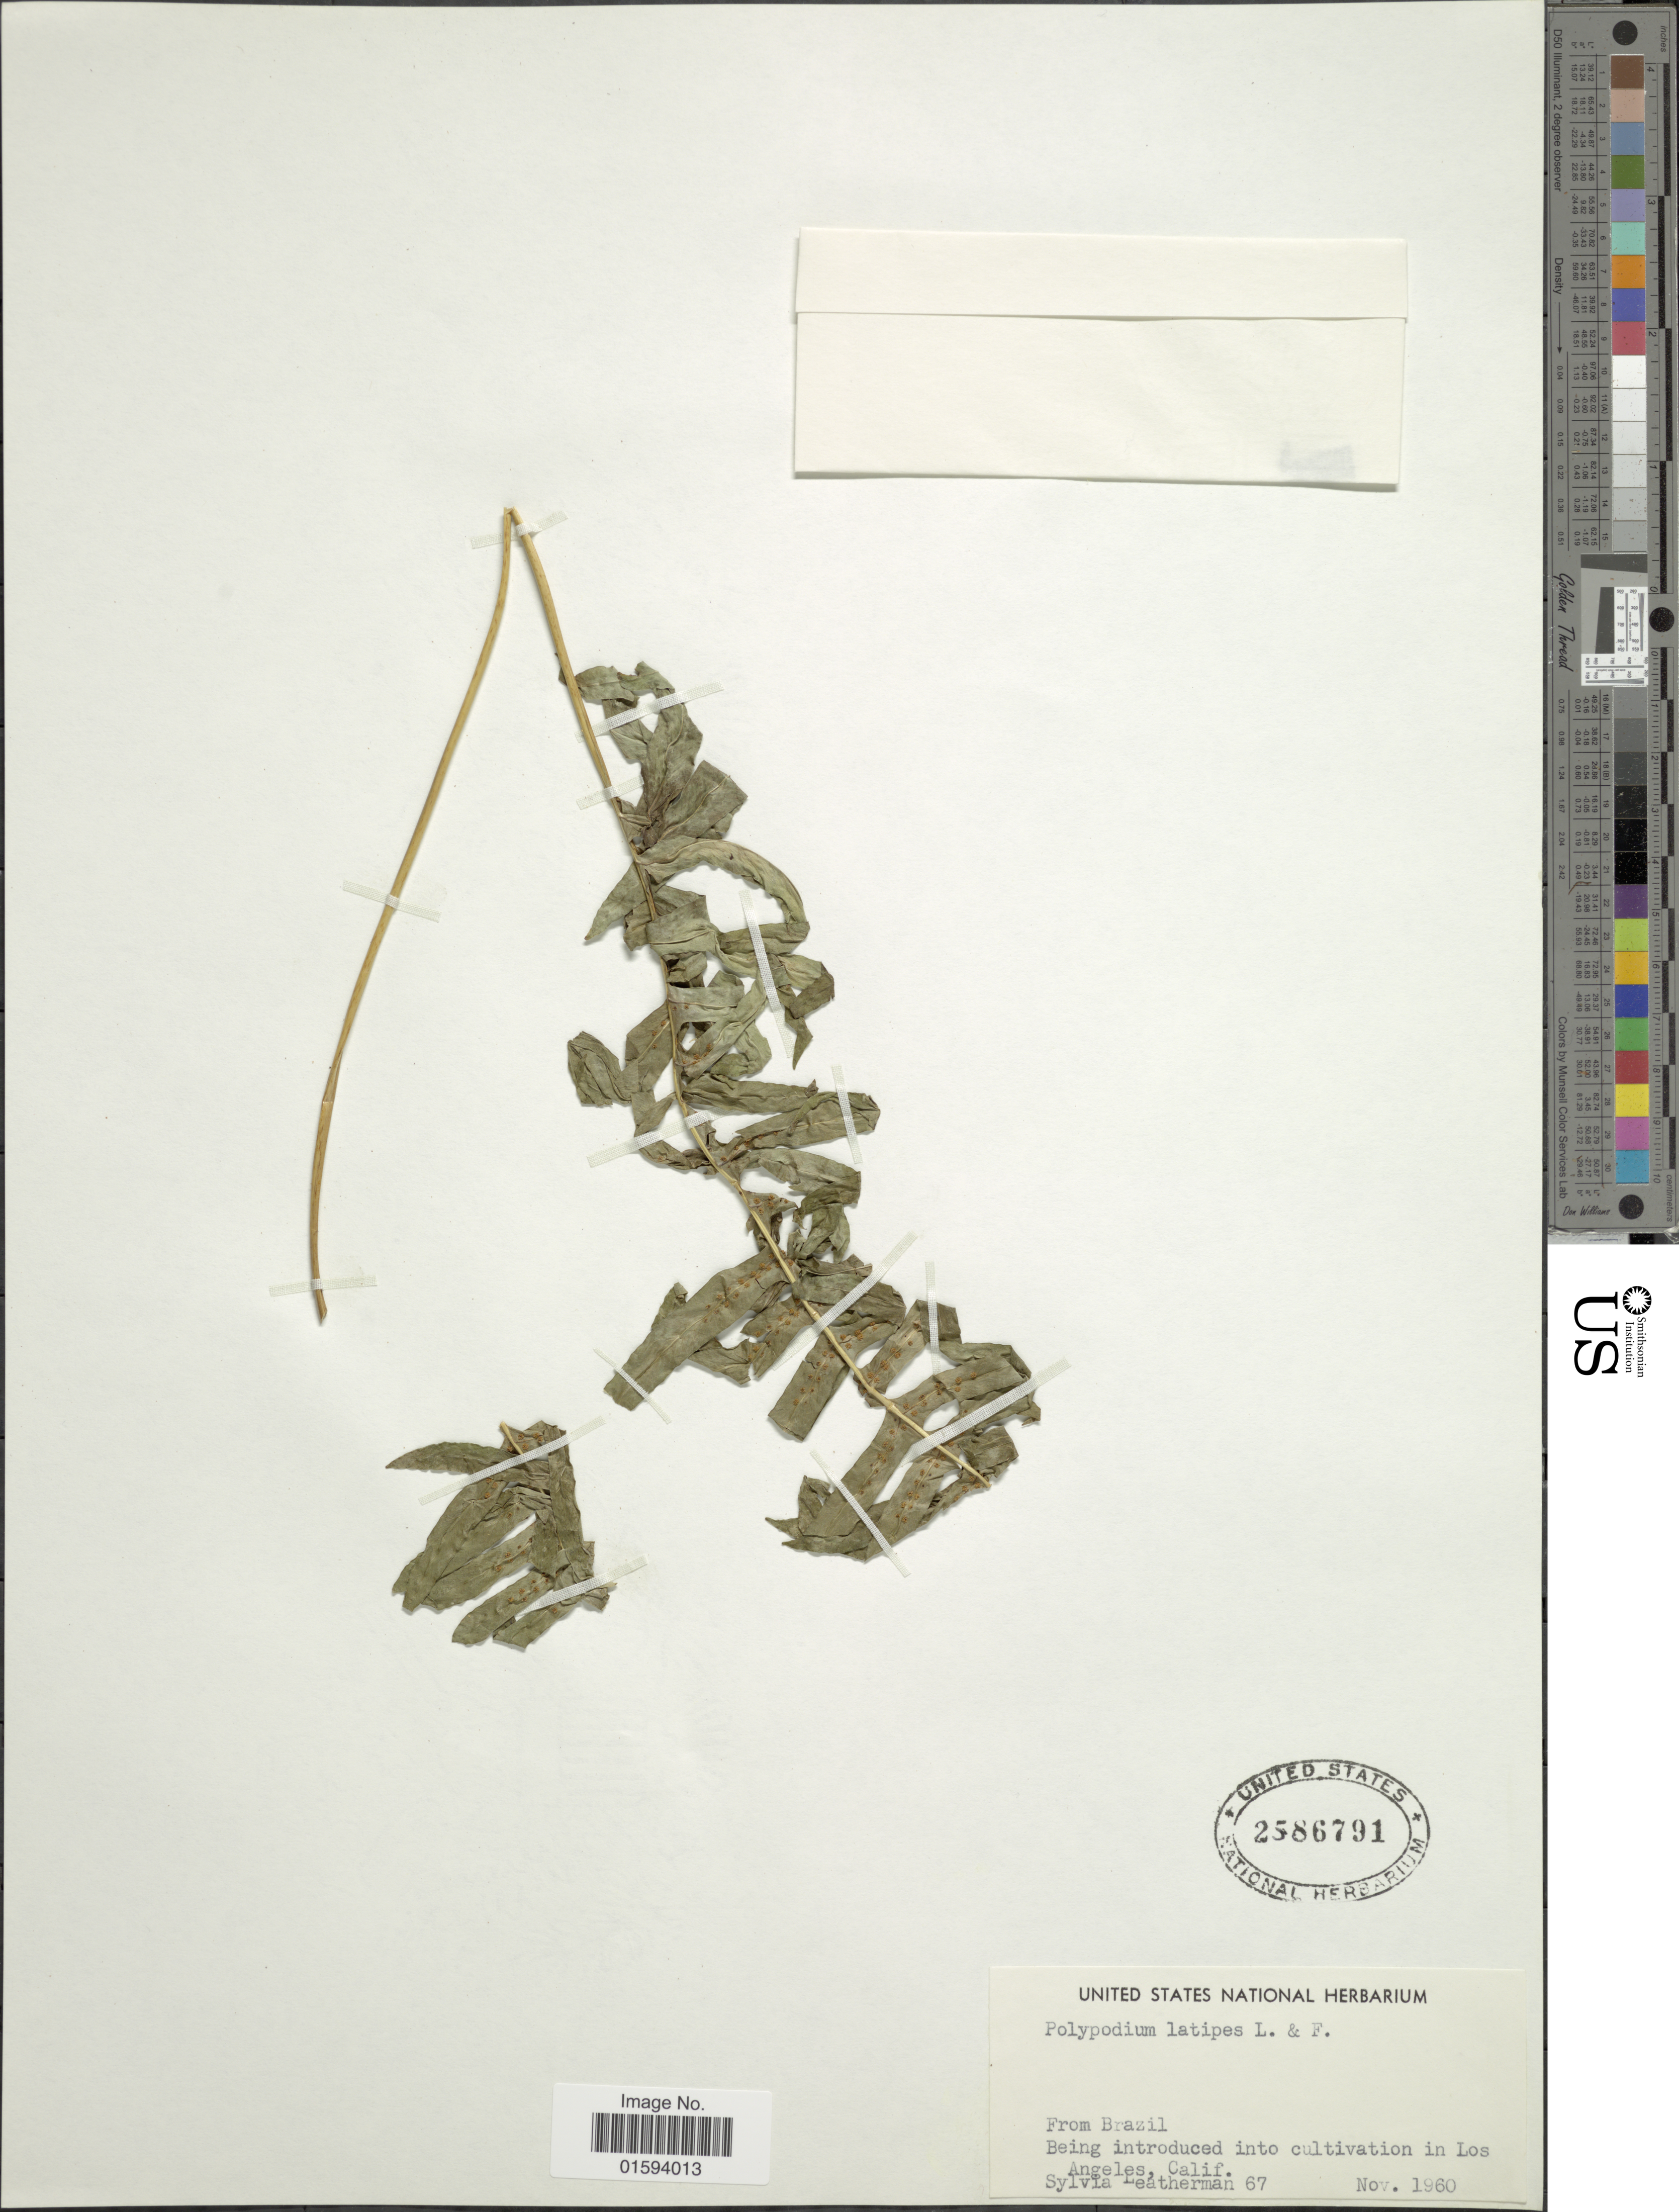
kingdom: Plantae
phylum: Tracheophyta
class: Polypodiopsida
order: Polypodiales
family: Polypodiaceae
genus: Polypodium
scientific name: Polypodium latipes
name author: Langsd. & Fisch.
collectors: S. Leatherman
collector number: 67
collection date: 1960-11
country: United States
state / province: California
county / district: Los Angeles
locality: Being introduced into cultivation in Los Angeles, Calif.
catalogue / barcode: US 2586791